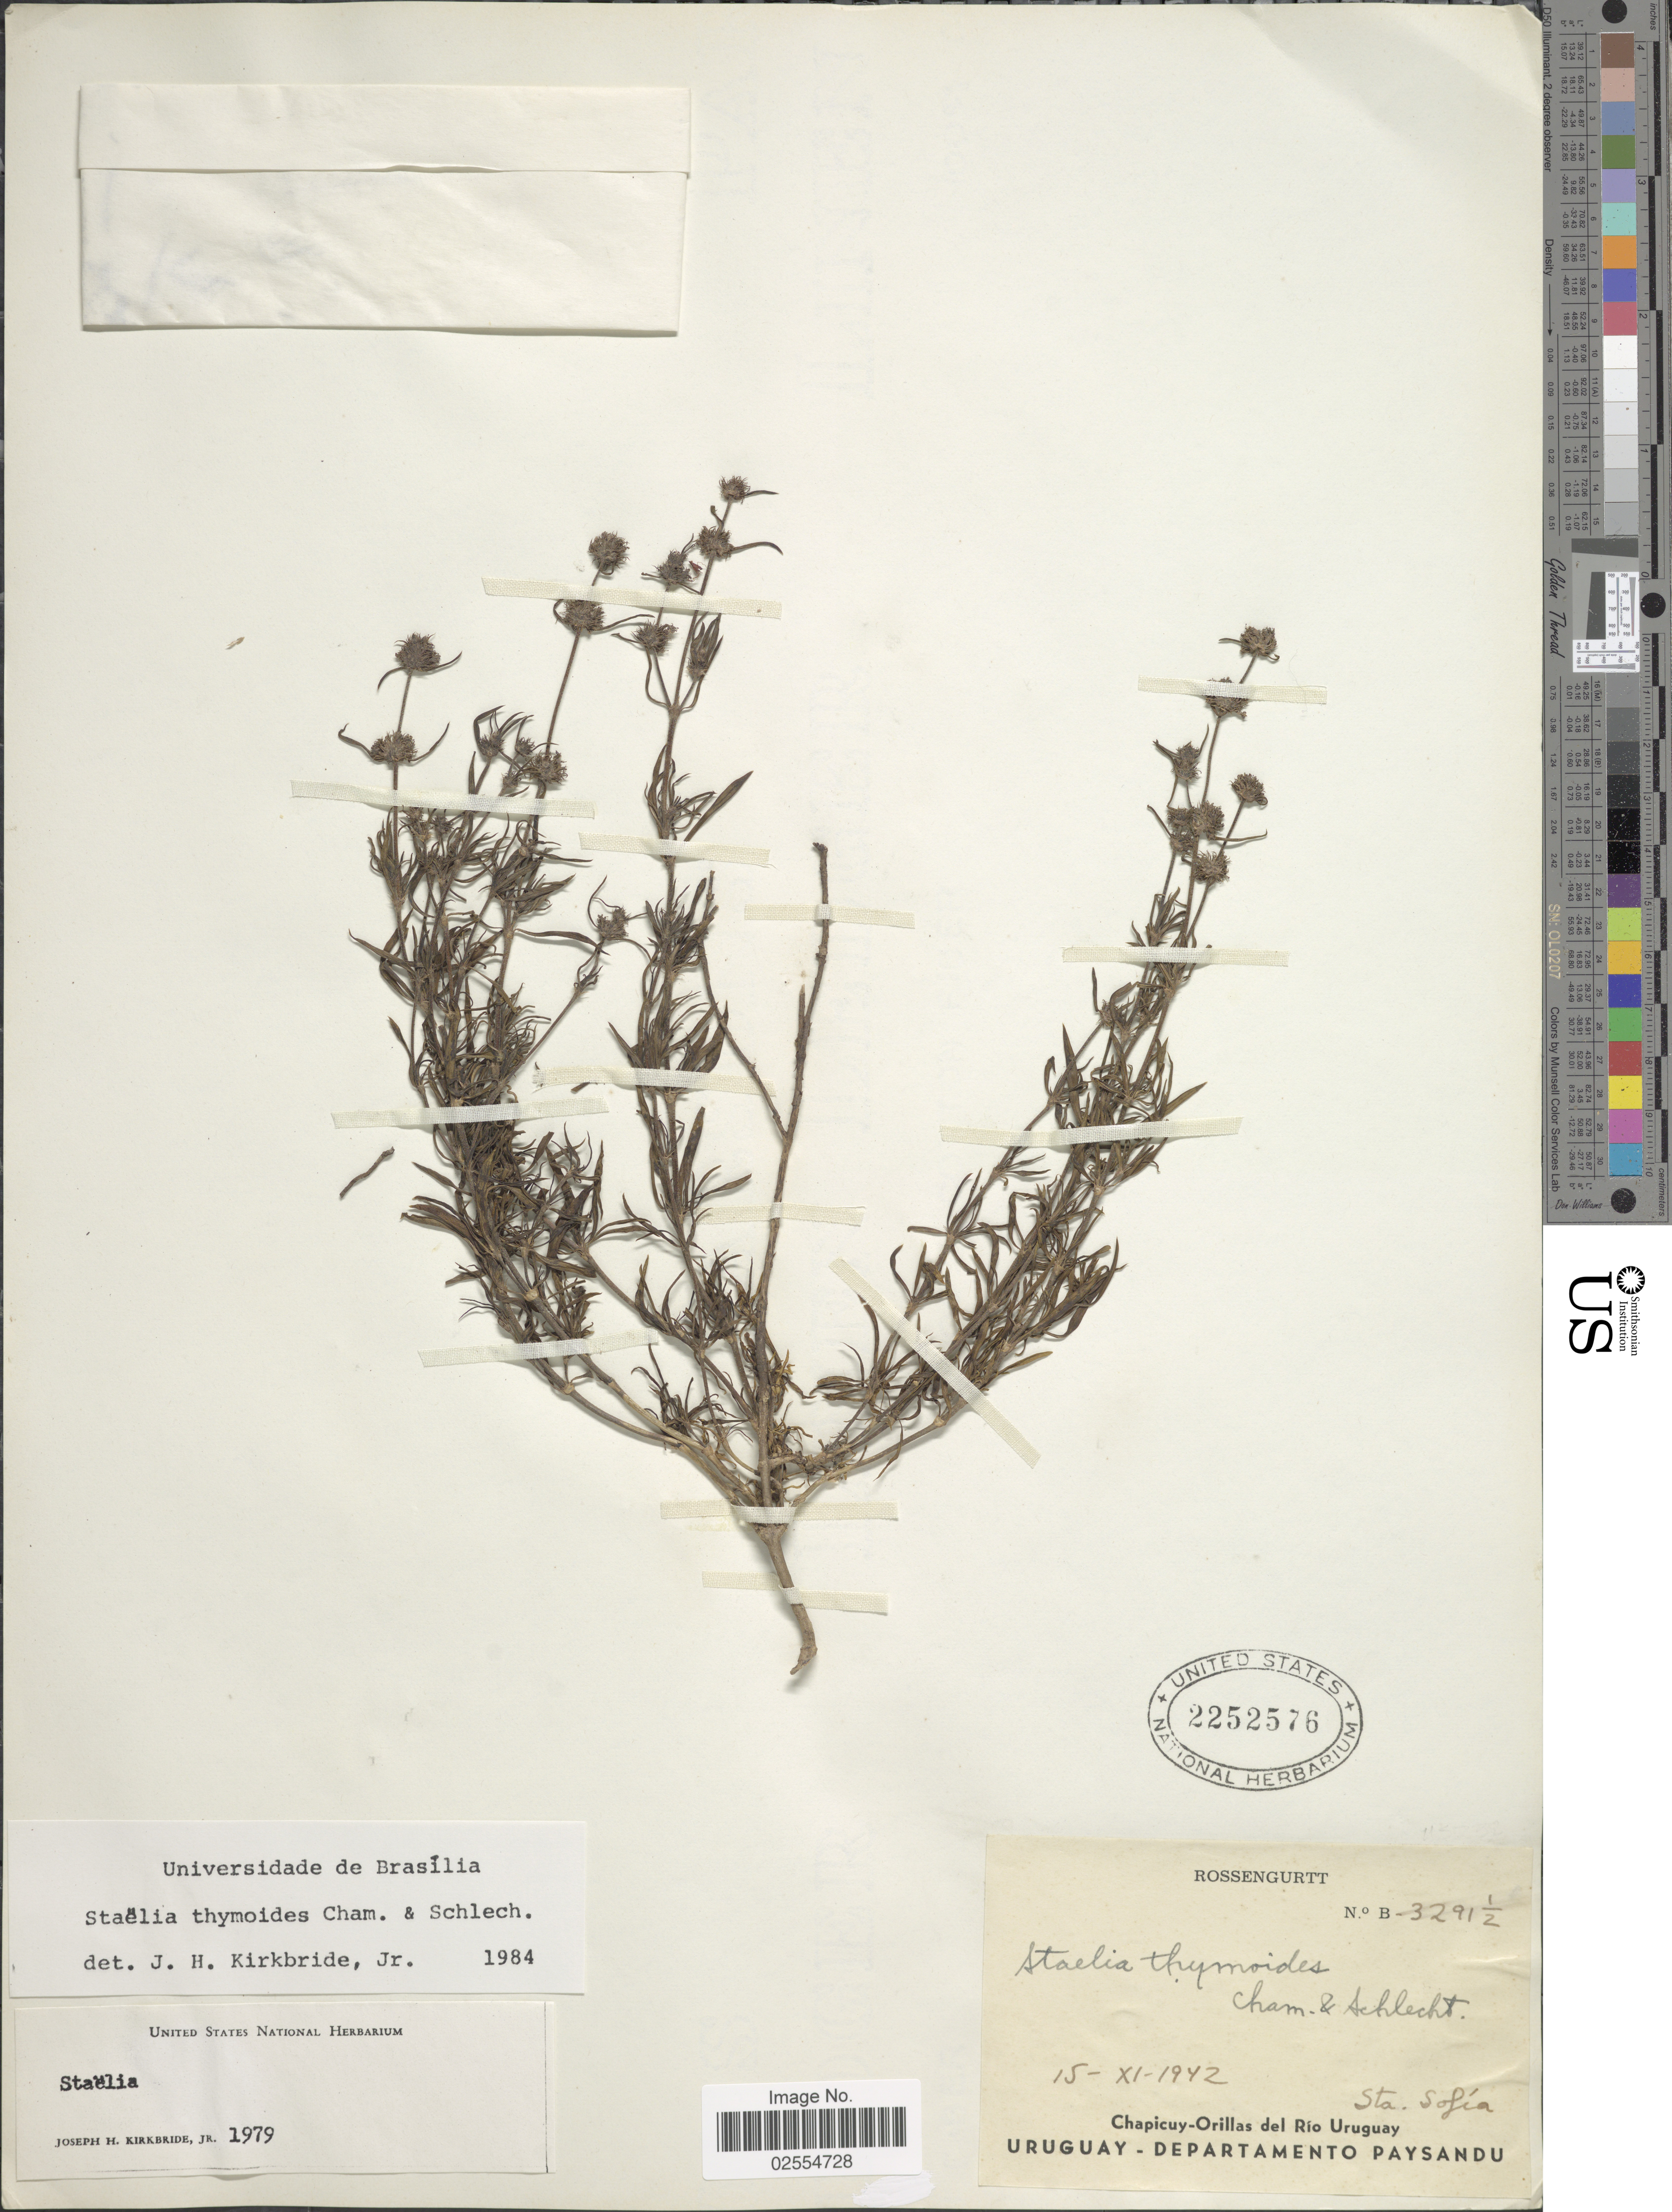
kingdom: Plantae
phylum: Tracheophyta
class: Magnoliopsida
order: Gentianales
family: Rubiaceae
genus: Staelia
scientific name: Staelia thymoides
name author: Cham. & Schltdl.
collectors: Rosengurtt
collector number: B-3291½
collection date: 1942-11-15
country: Uruguay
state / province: Paysandu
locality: Chapicuy-Orillas del Rio Uruguay, Sta. Sofia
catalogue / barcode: US 2252576